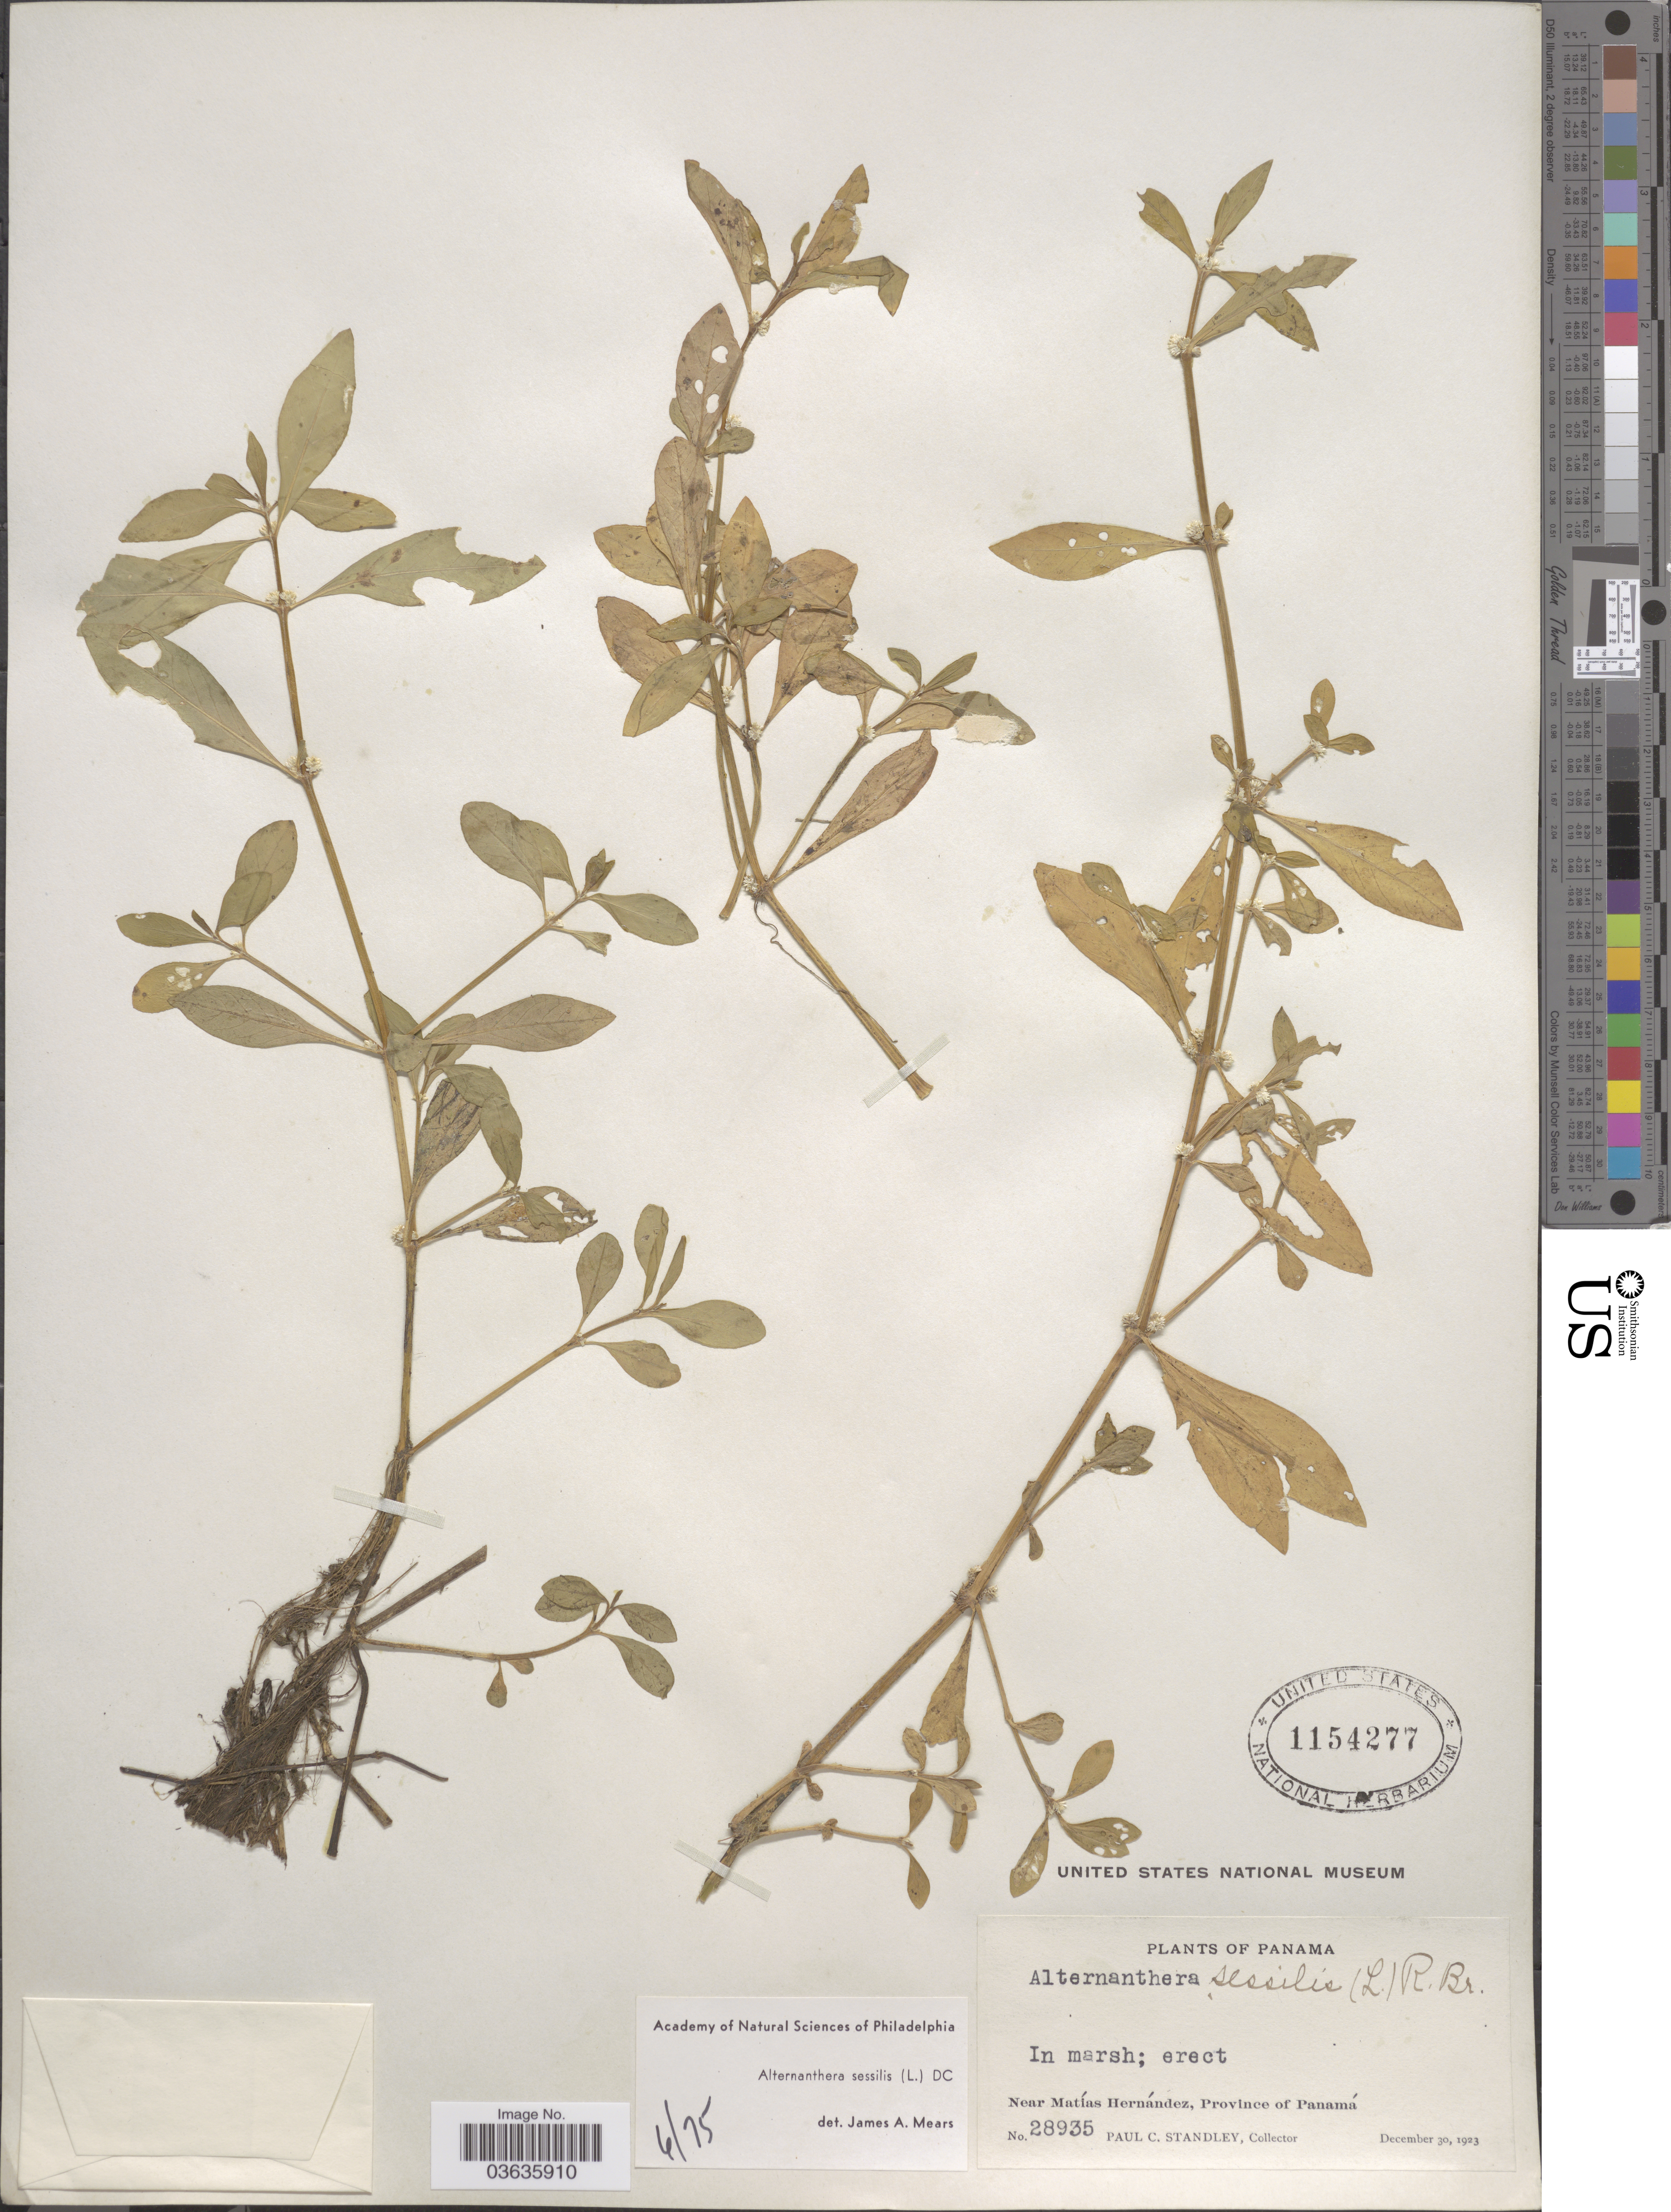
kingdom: Plantae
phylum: Tracheophyta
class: Magnoliopsida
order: Caryophyllales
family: Amaranthaceae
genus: Alternanthera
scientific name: Alternanthera sessilis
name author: (L.) DC.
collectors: P. C. Standley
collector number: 28935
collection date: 1923-12-30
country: Panama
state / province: Panamá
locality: Near Matías Hernández.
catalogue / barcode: US 1154277